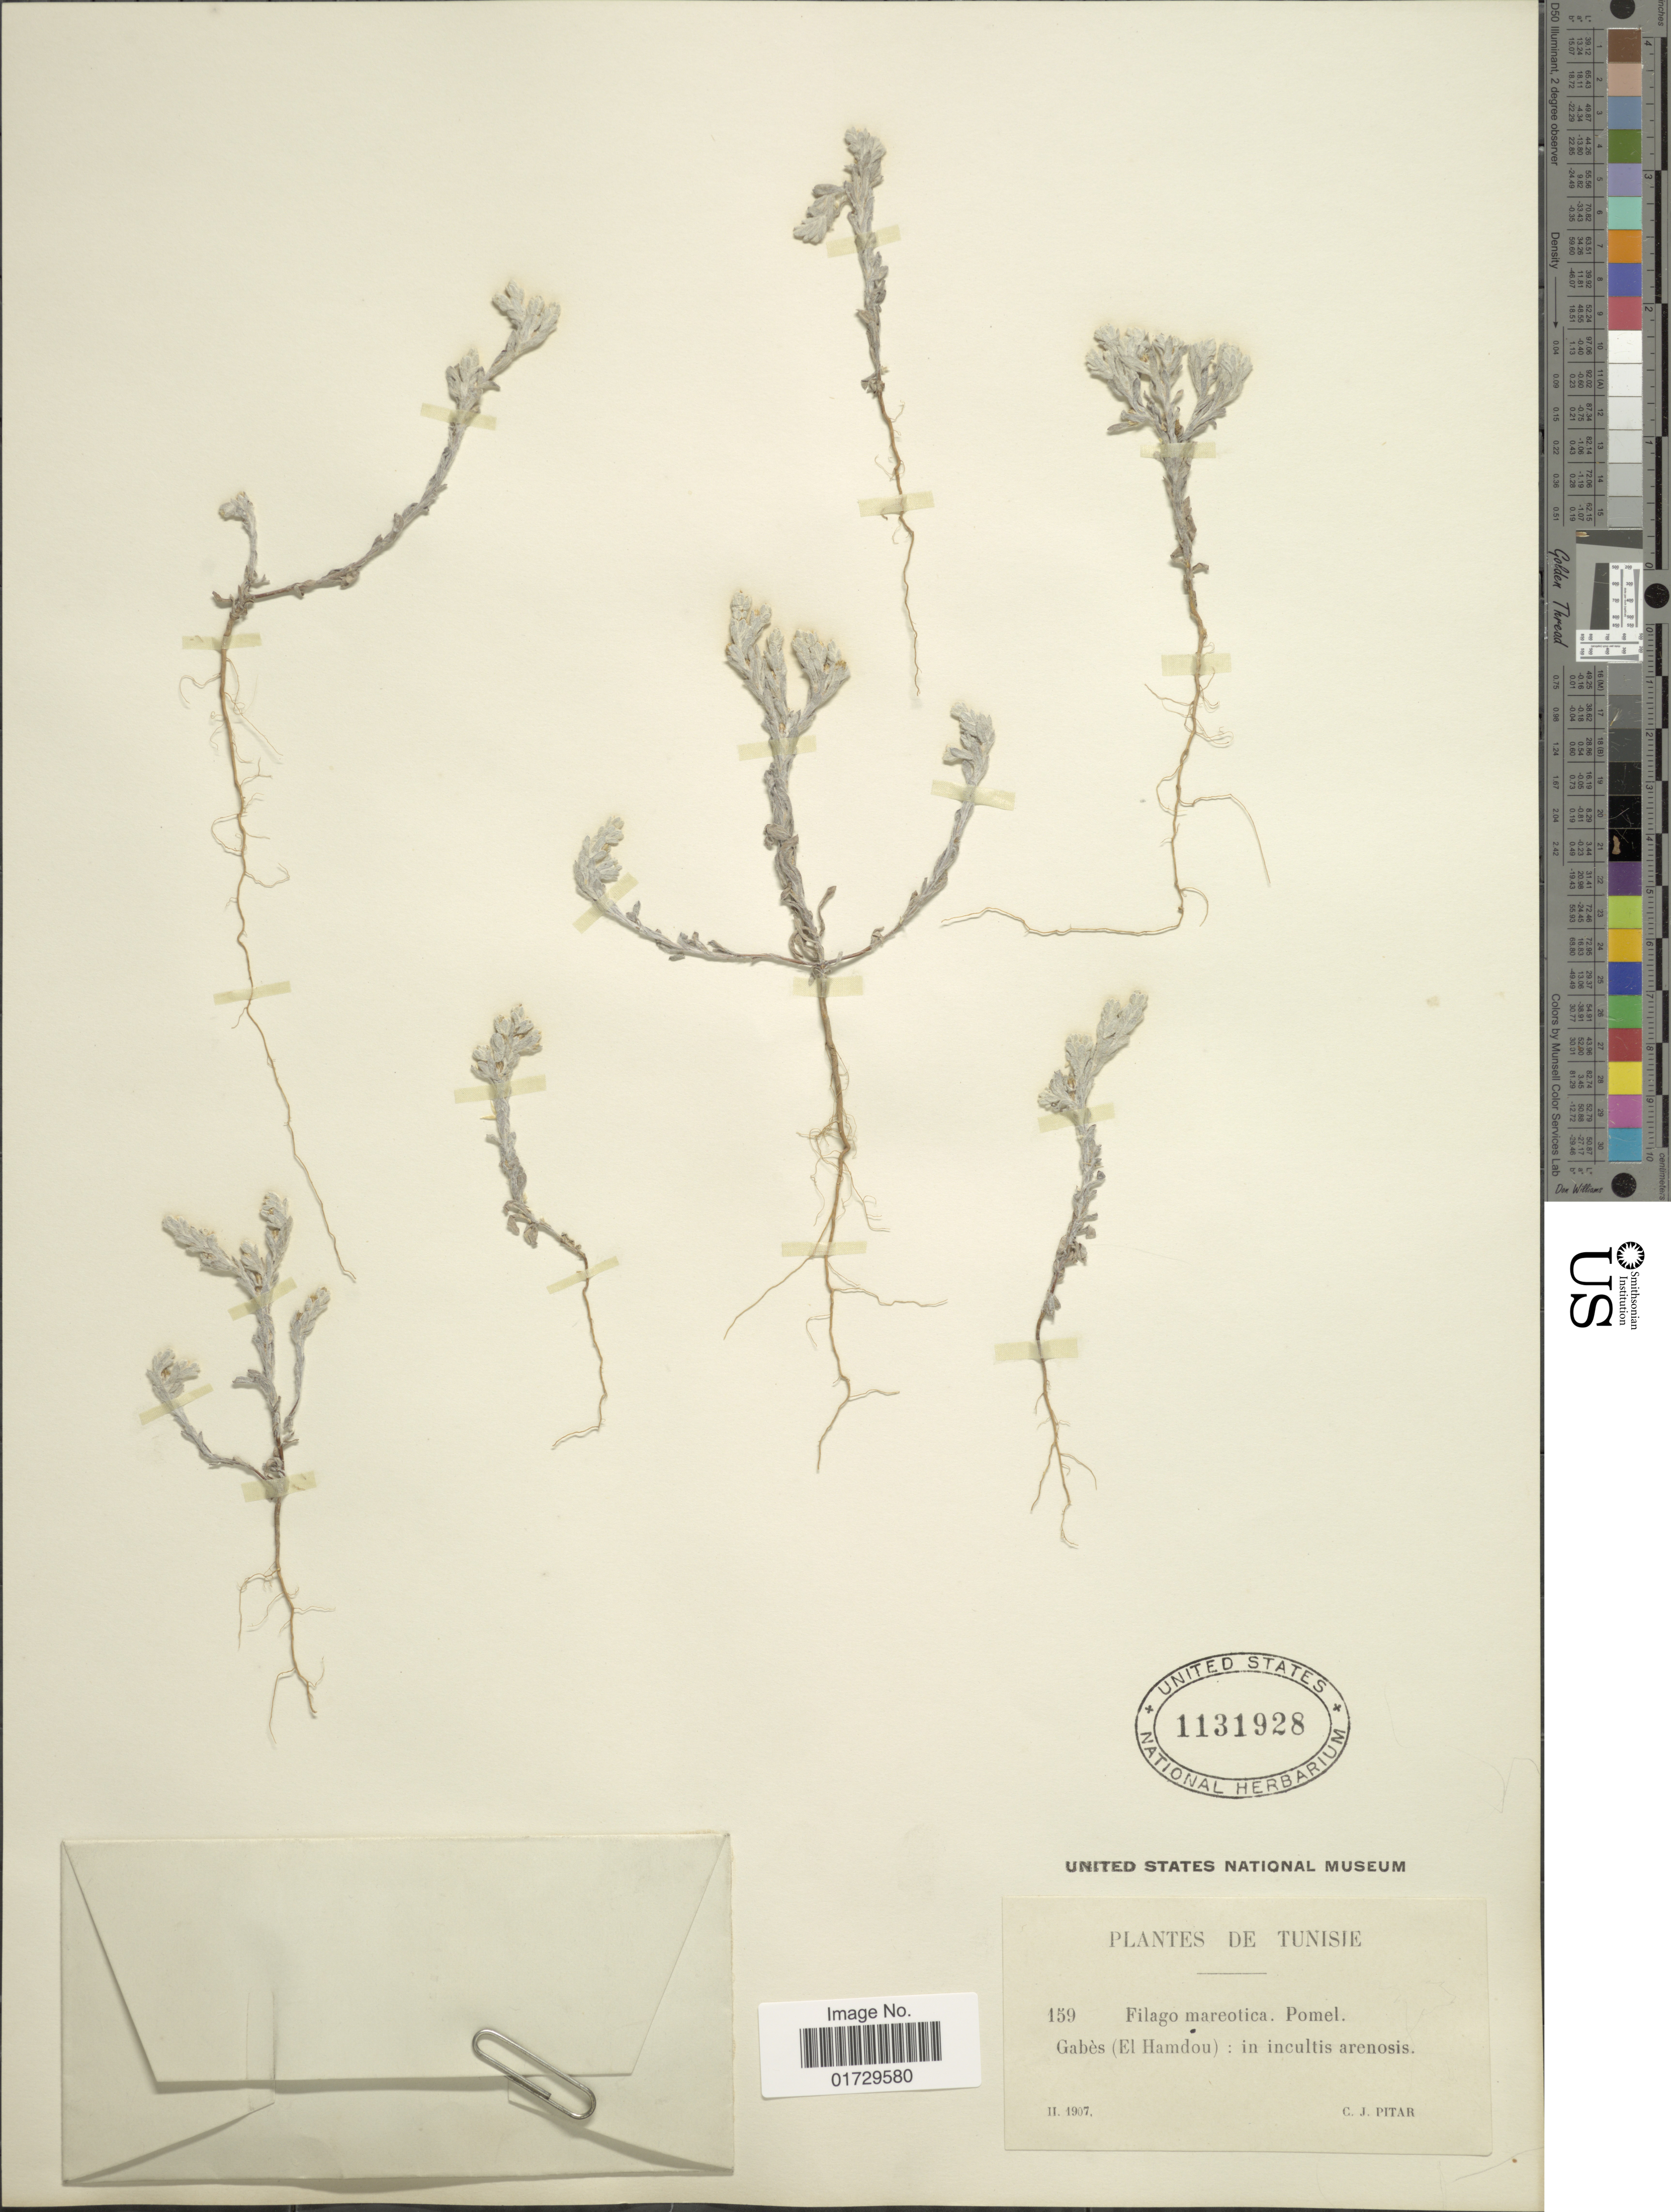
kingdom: Plantae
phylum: Tracheophyta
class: Magnoliopsida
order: Asterales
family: Asteraceae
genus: Filago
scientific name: Filago mareotica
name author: Delile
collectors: C. Pitard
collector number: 159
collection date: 1907-02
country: Tunisia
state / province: Gabès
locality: (El Hamdou); in incultis arenosis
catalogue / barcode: US 1131928